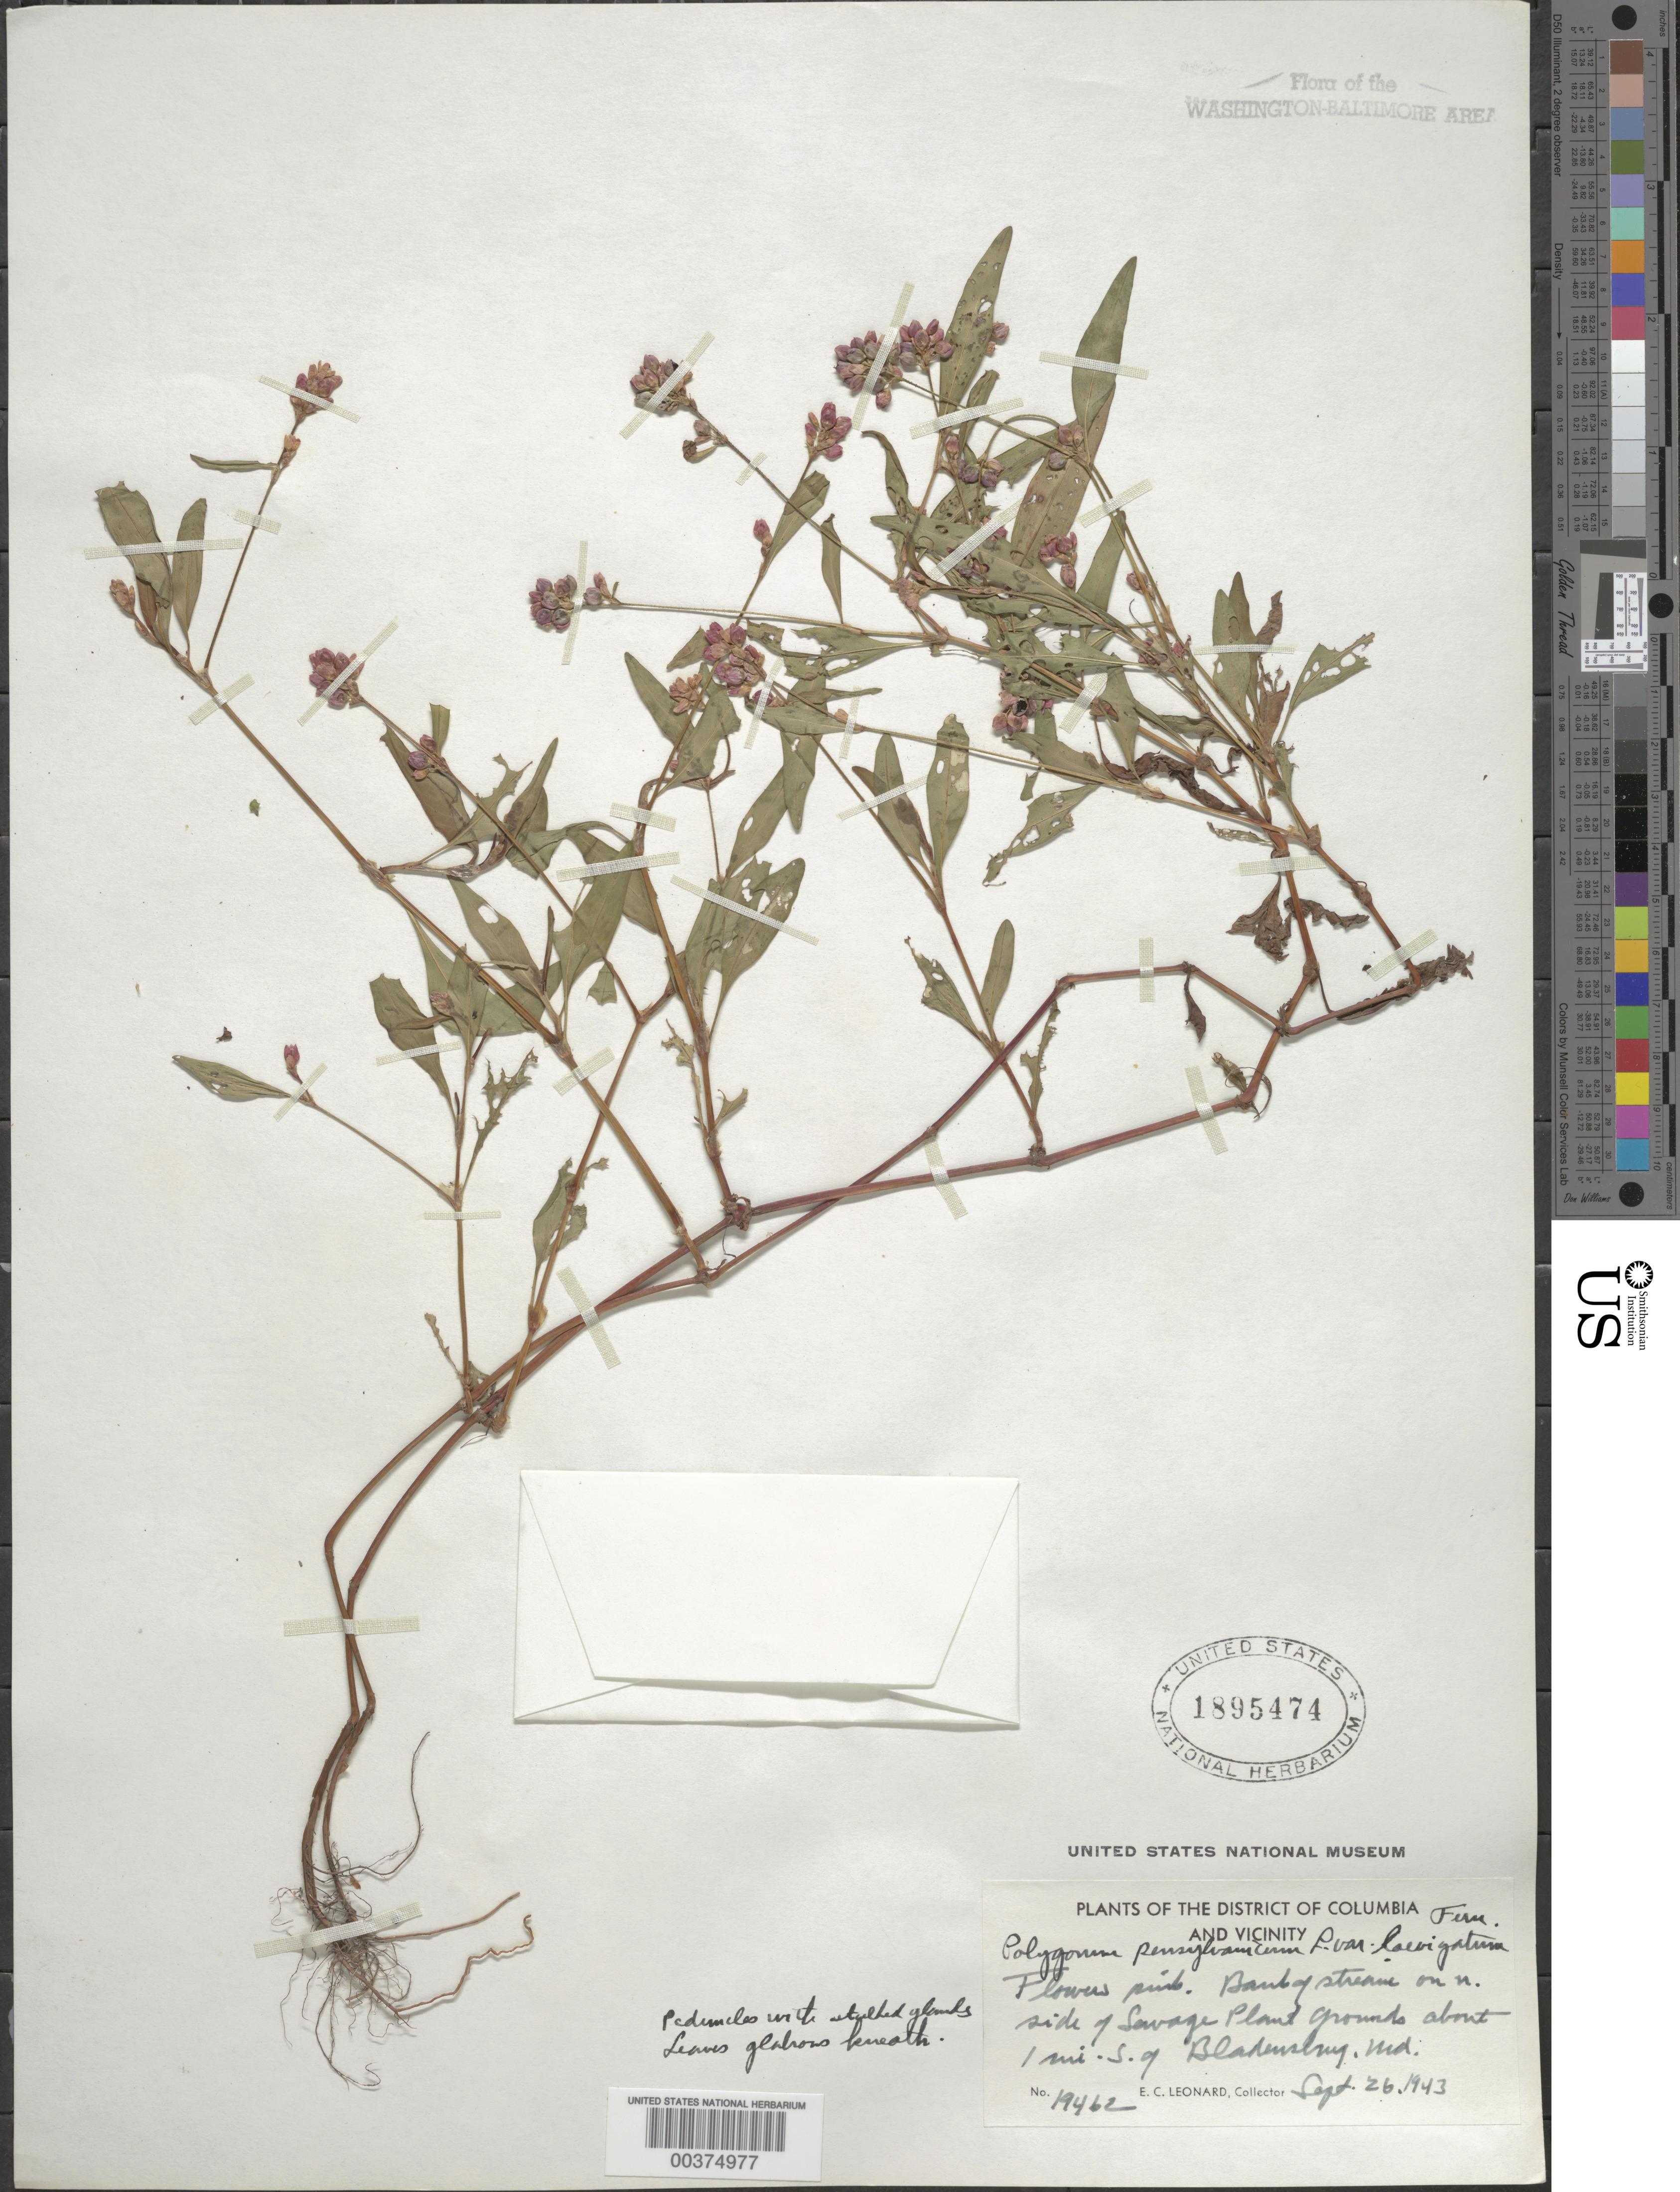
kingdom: Plantae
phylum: Tracheophyta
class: Magnoliopsida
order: Caryophyllales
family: Polygonaceae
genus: Persicaria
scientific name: Persicaria pensylvanica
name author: (L.) M. Gómez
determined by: Atha, D. E.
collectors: E. C. Leonard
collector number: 19462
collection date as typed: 26 Sep 1943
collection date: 1943-09-26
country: United States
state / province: Maryland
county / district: Prince George's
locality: Sewage Plant, south of Bladensburg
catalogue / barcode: US 1895474